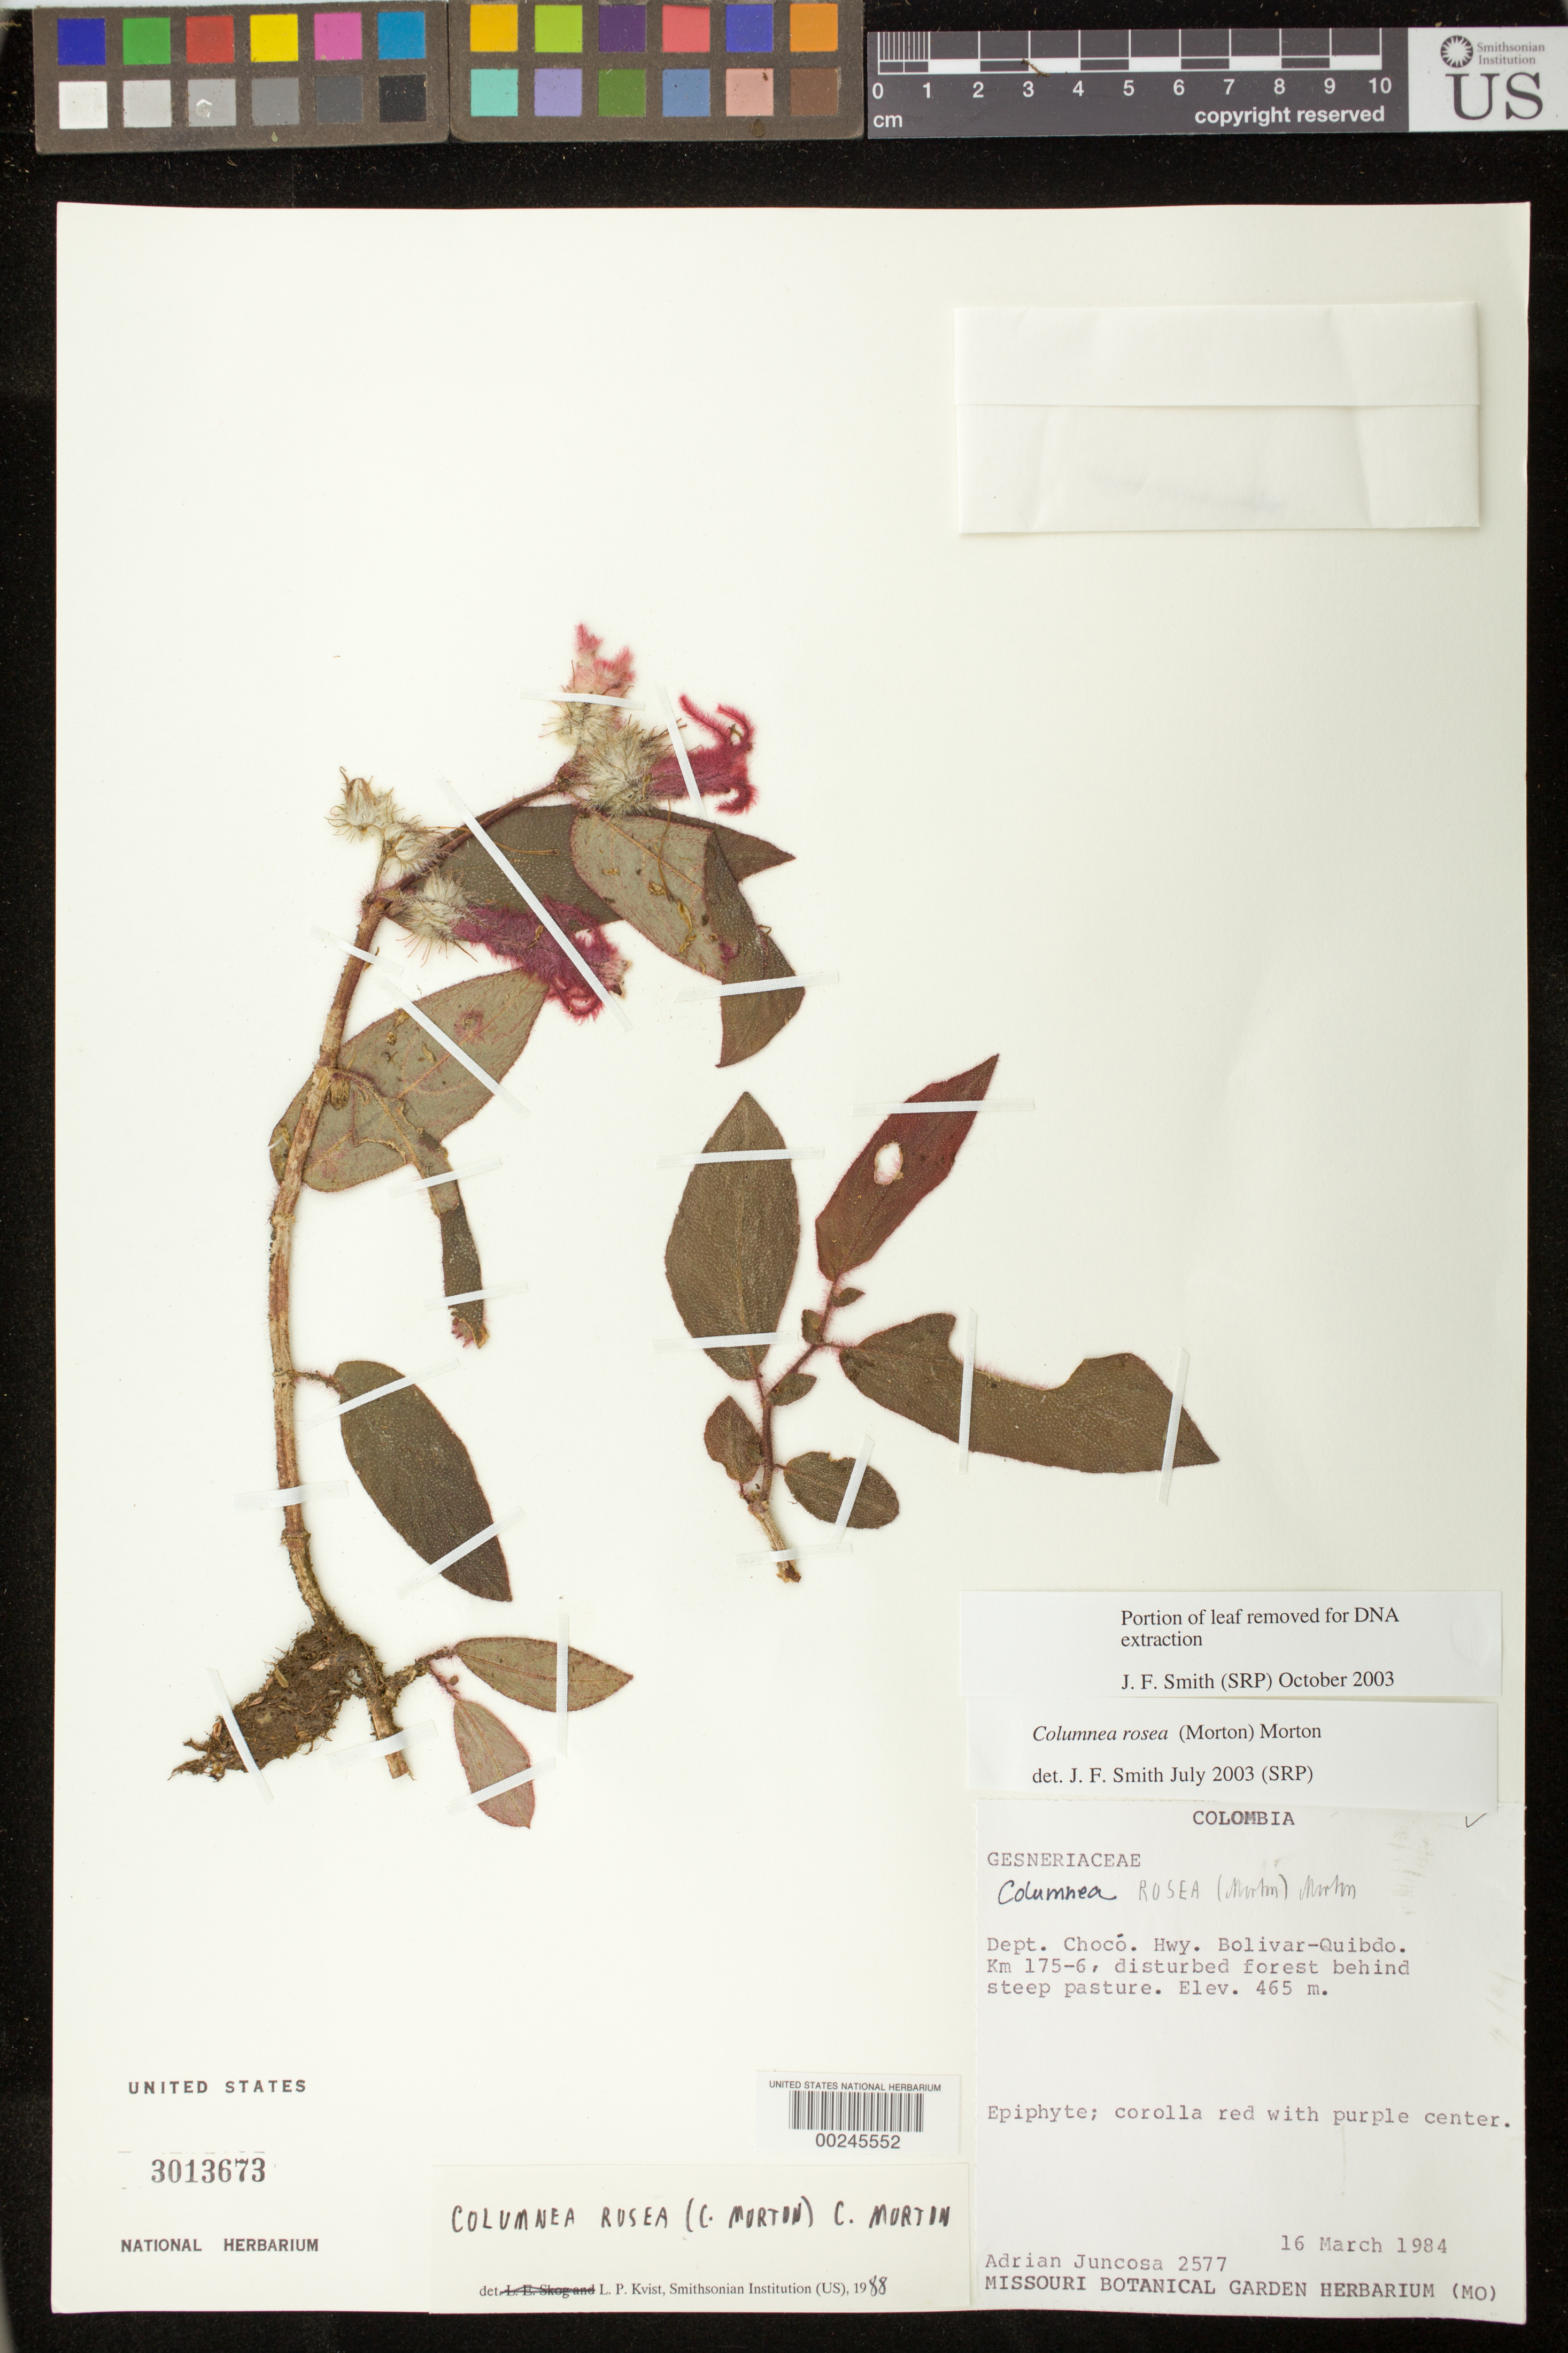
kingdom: Plantae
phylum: Tracheophyta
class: Magnoliopsida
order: Lamiales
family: Gesneriaceae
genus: Columnea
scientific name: Columnea rosea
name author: (C.V. Morton) C.V. Morton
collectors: A. Juncosa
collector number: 2577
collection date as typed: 16 Mar 1984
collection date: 1984-03-16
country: Colombia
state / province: Chocó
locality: Hwy Bolivar-Quibdo, km 175-6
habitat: Disturbed forest behind steep pasture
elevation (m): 465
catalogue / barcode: US 3013673